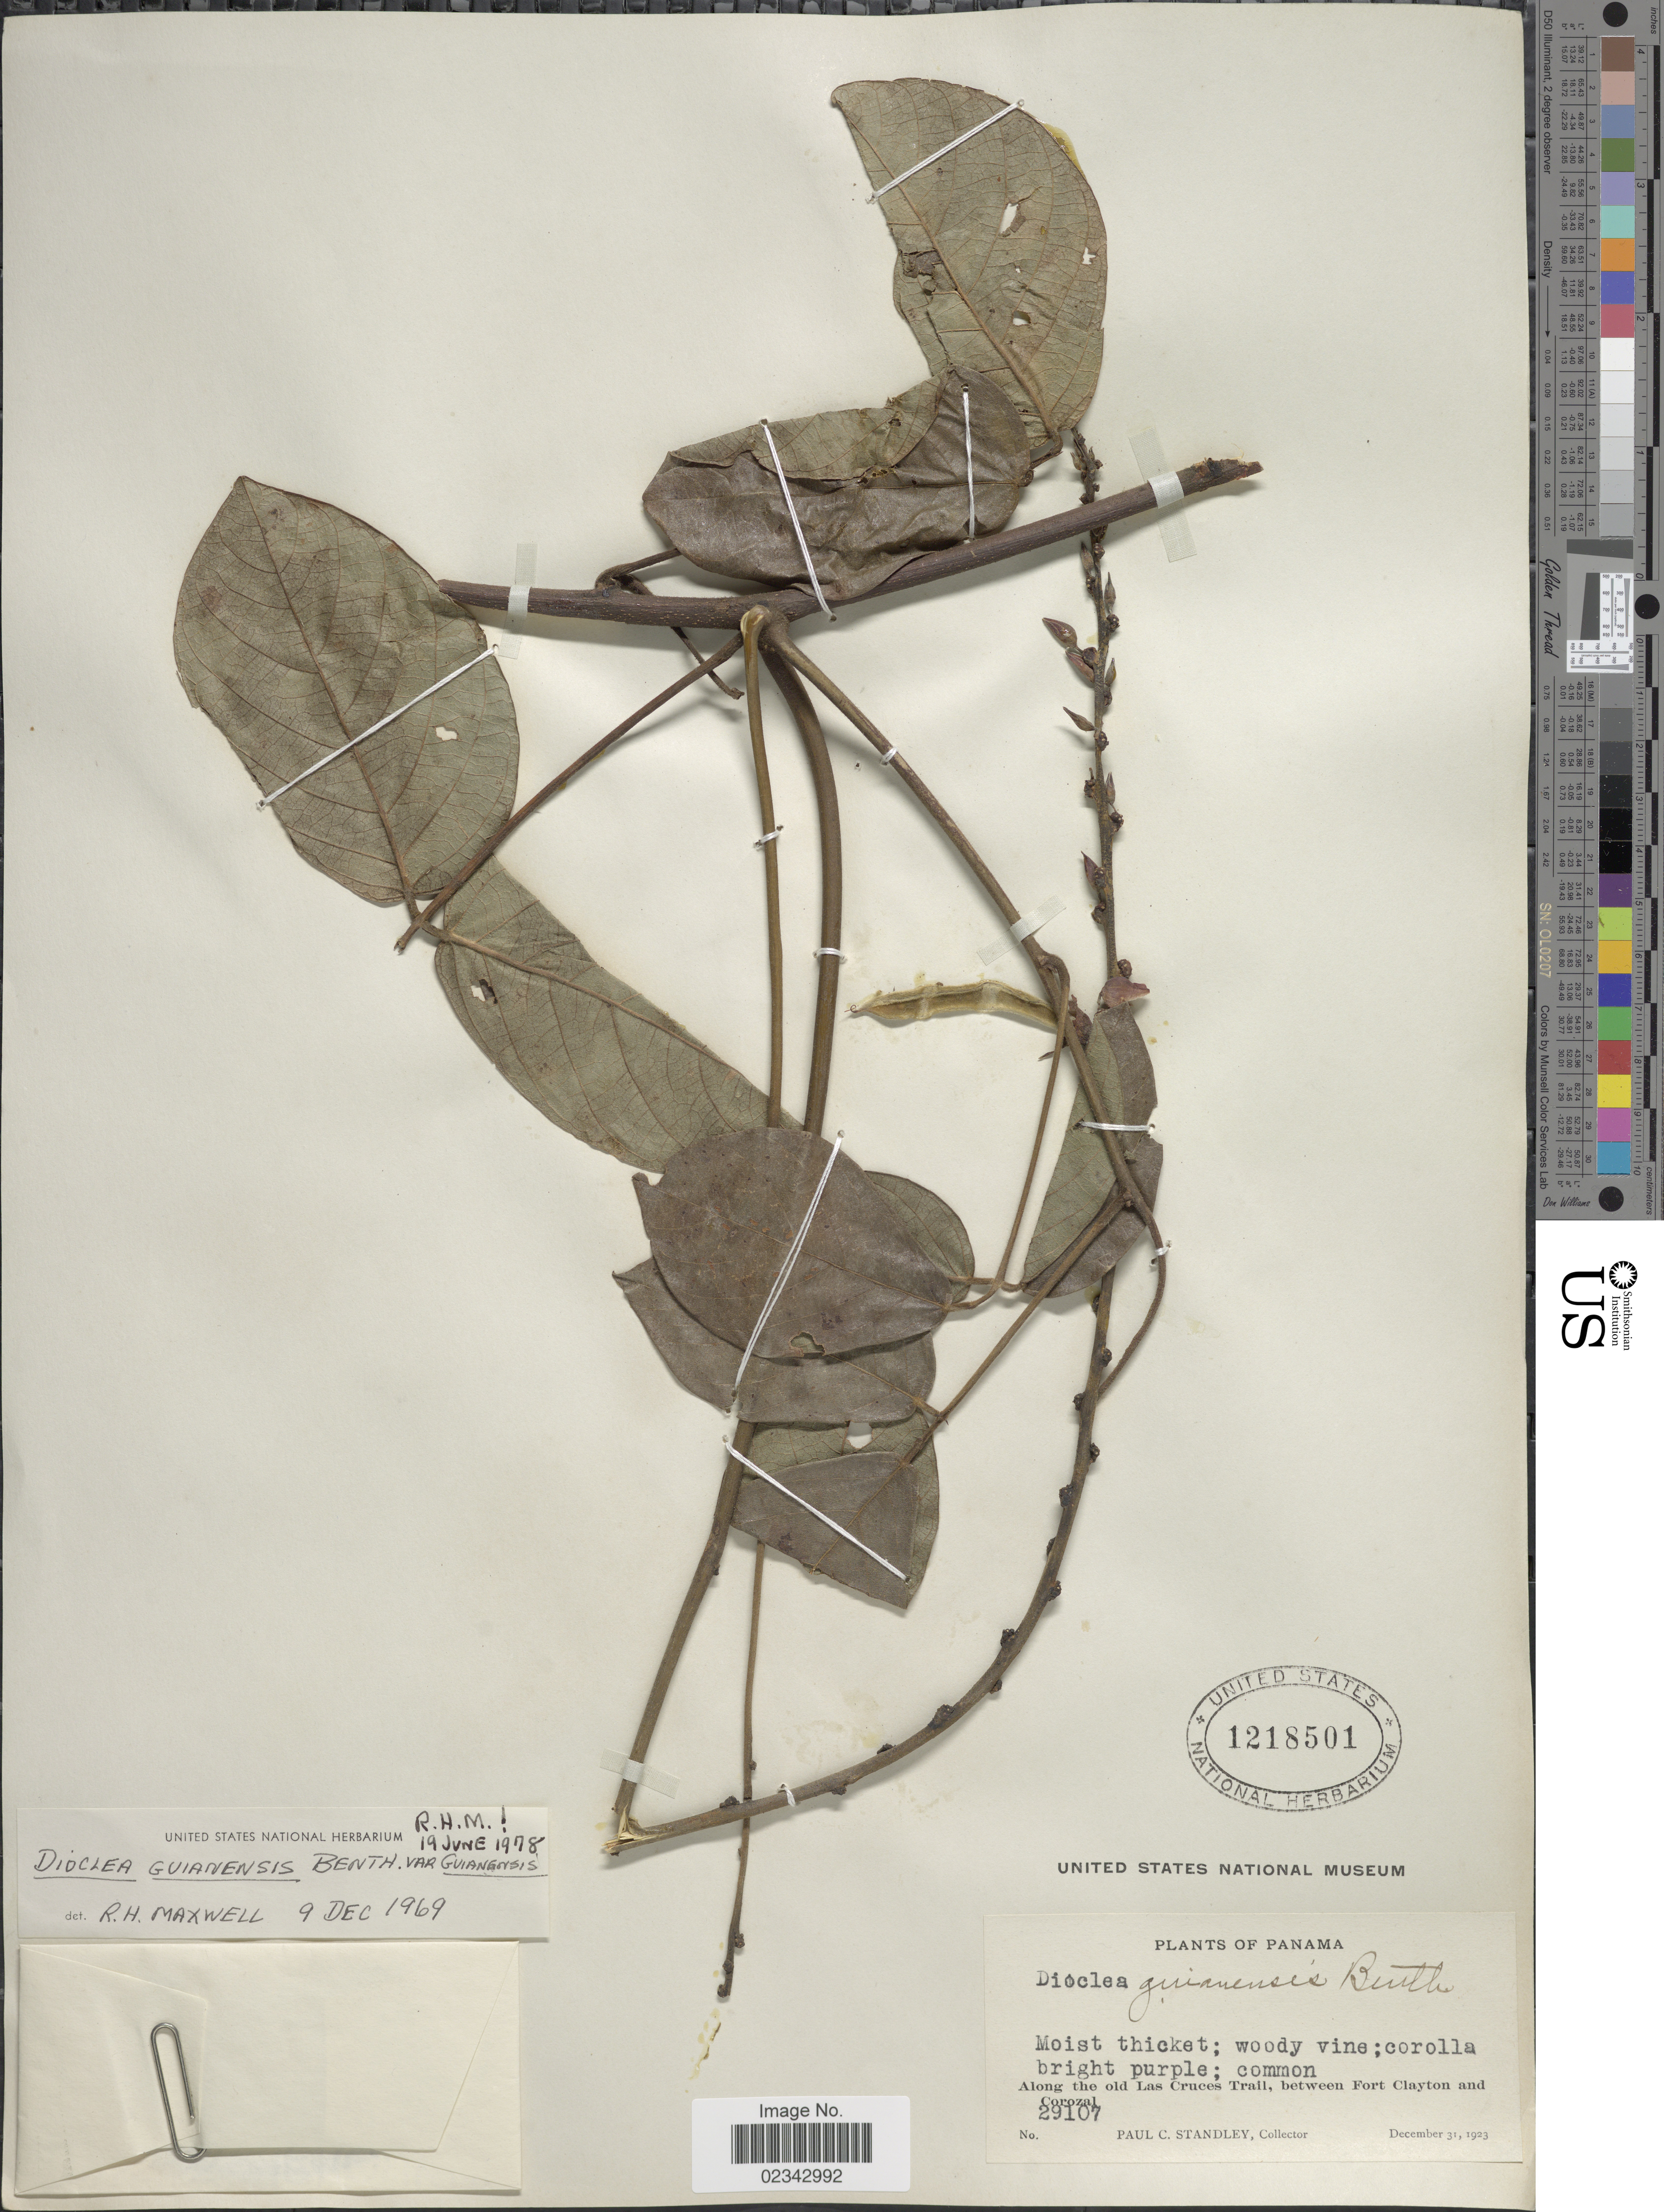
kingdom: Plantae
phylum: Tracheophyta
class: Magnoliopsida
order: Fabales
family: Fabaceae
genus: Dioclea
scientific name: Dioclea guianensis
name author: Benth.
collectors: P. C. Standley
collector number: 29107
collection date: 1923-12-31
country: Panama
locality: Moist thicket; common, Along the old Las Crucez Trail, between Fort Clayton and Corozal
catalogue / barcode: US 1218501